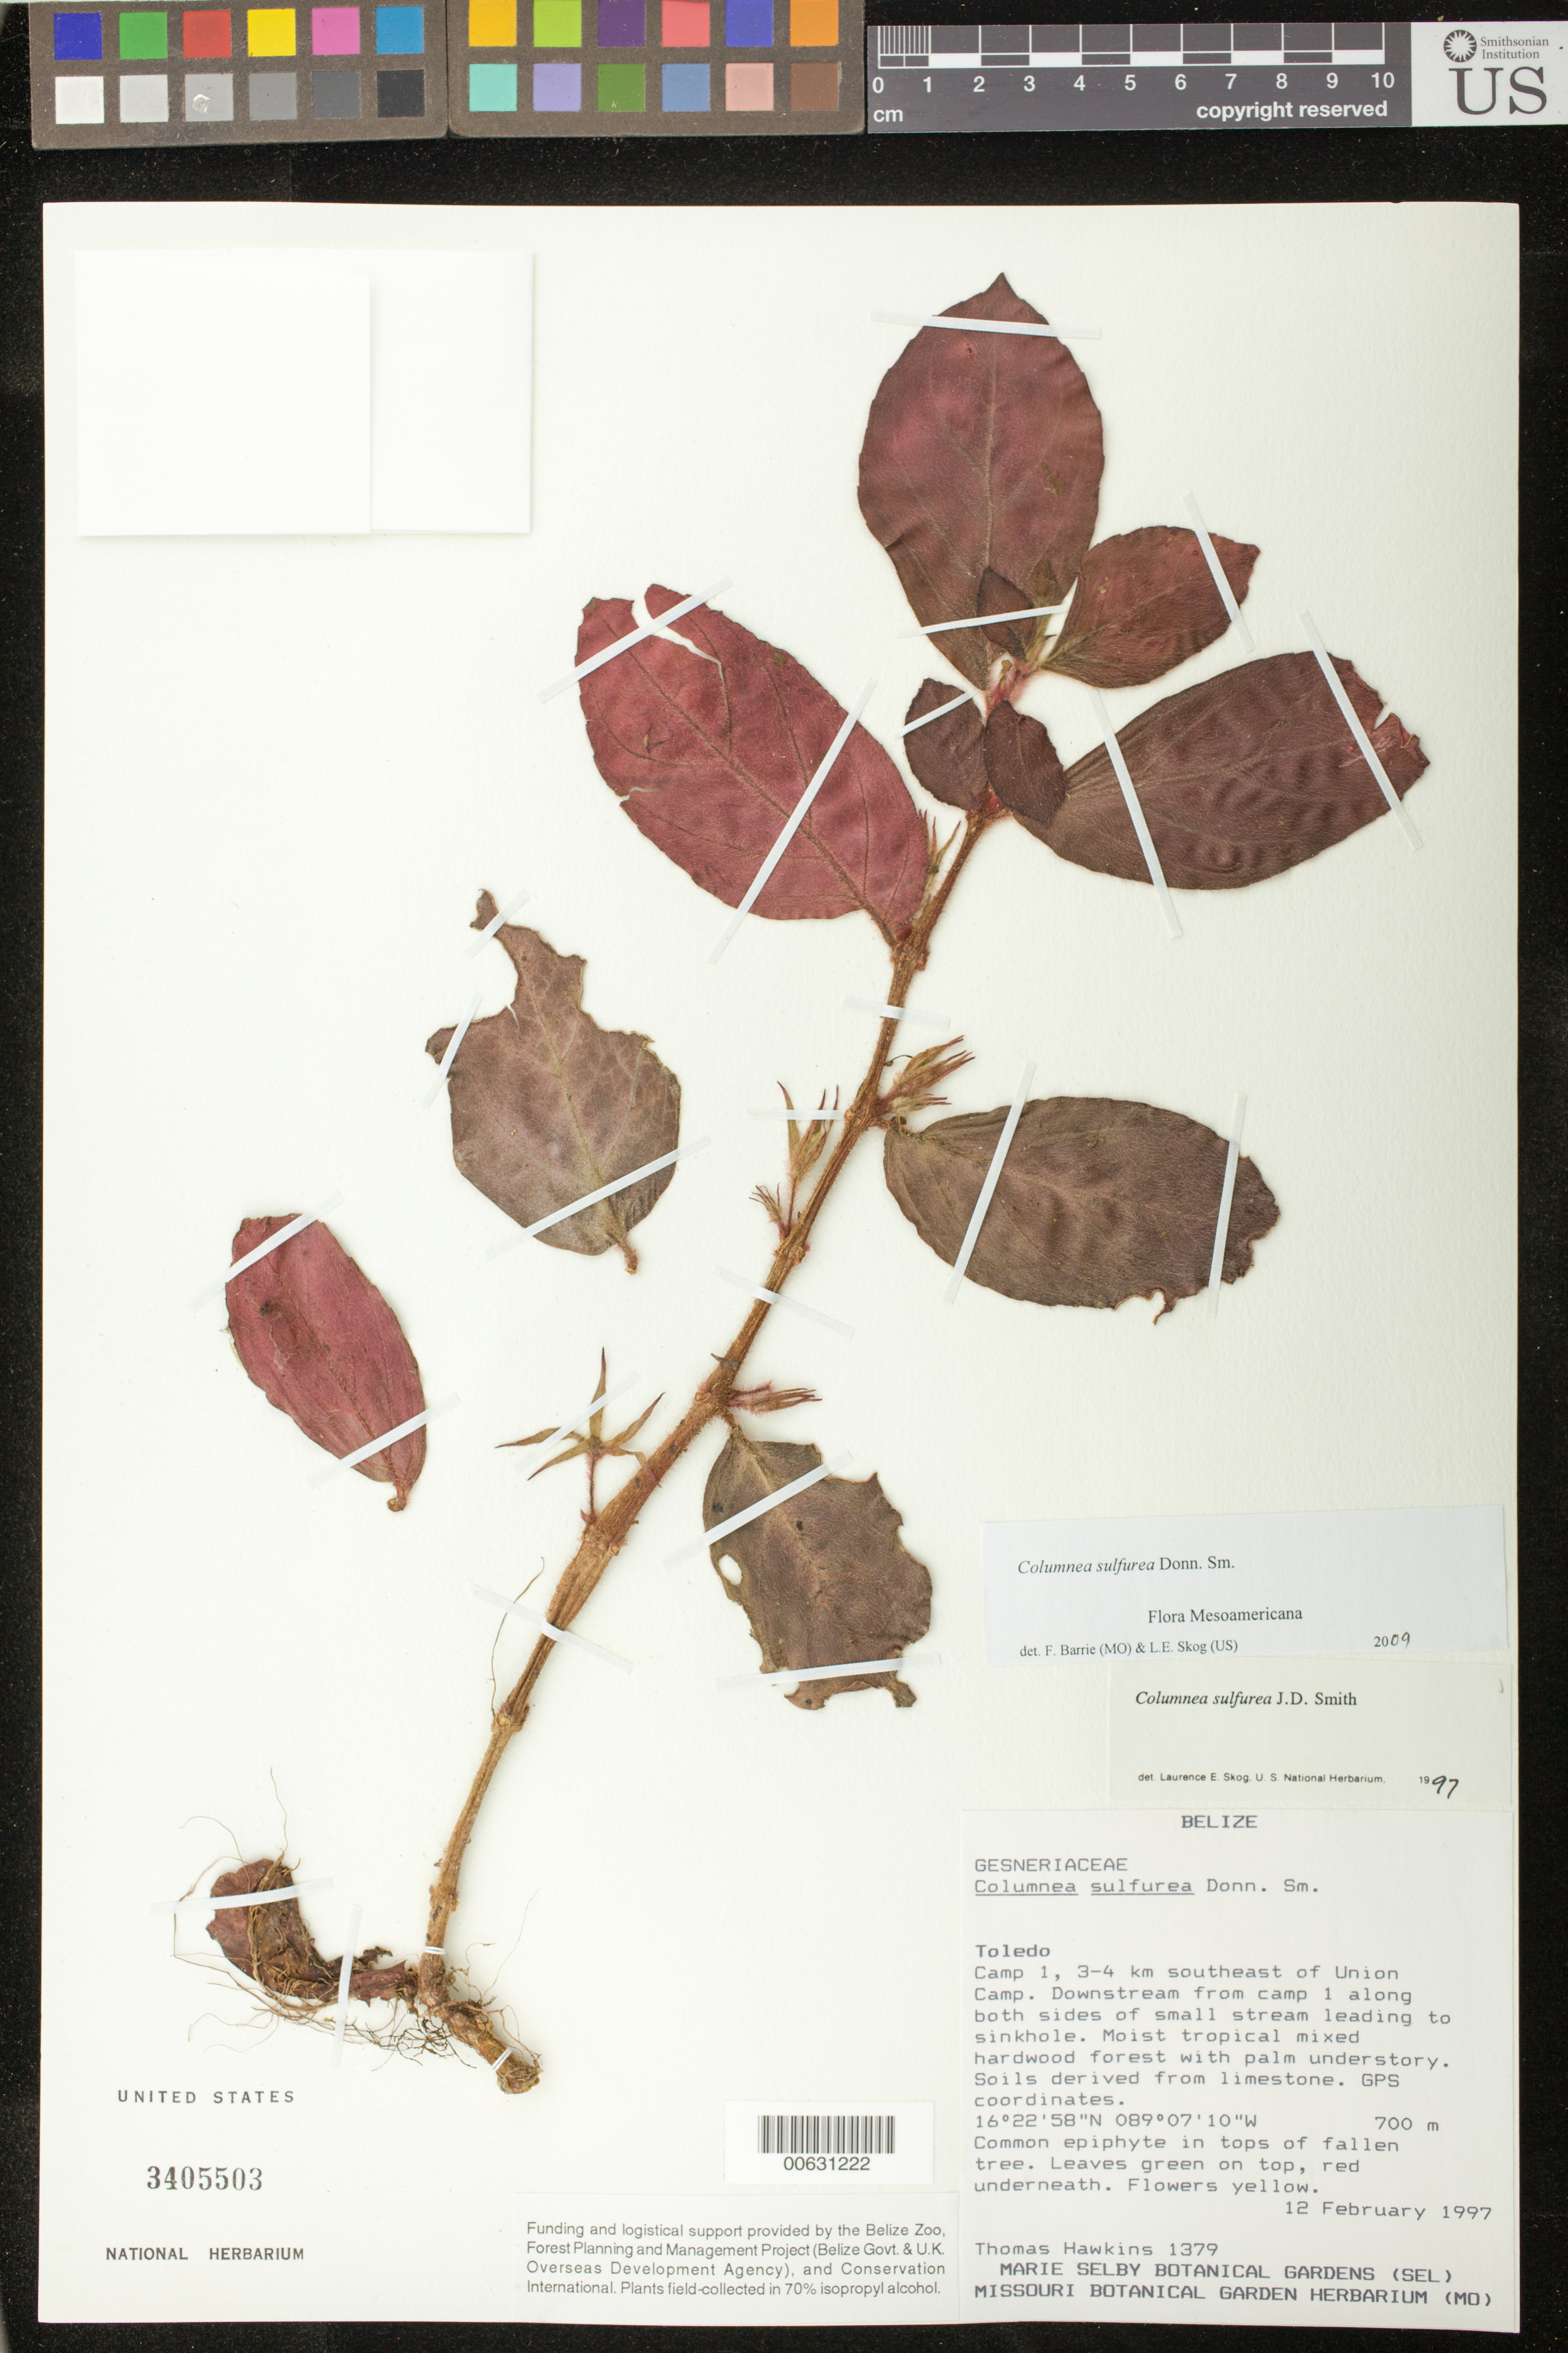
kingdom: Plantae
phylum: Tracheophyta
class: Magnoliopsida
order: Lamiales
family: Gesneriaceae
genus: Columnea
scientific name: Columnea sulfurea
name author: Donn. Sm.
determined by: Skog, Laurence E.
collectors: T. Hawkins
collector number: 1379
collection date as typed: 12 Feb 1997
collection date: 1997-02-12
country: Belize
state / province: Toledo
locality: Camp 1, 3-4 km southeast of Union Camp, downstream from camp 1 along both sides of small stream leading to sinkhole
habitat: Moist tropical mixed hardwood forest with palm understory; soils derived from limestone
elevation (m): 700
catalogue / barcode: US 3405503